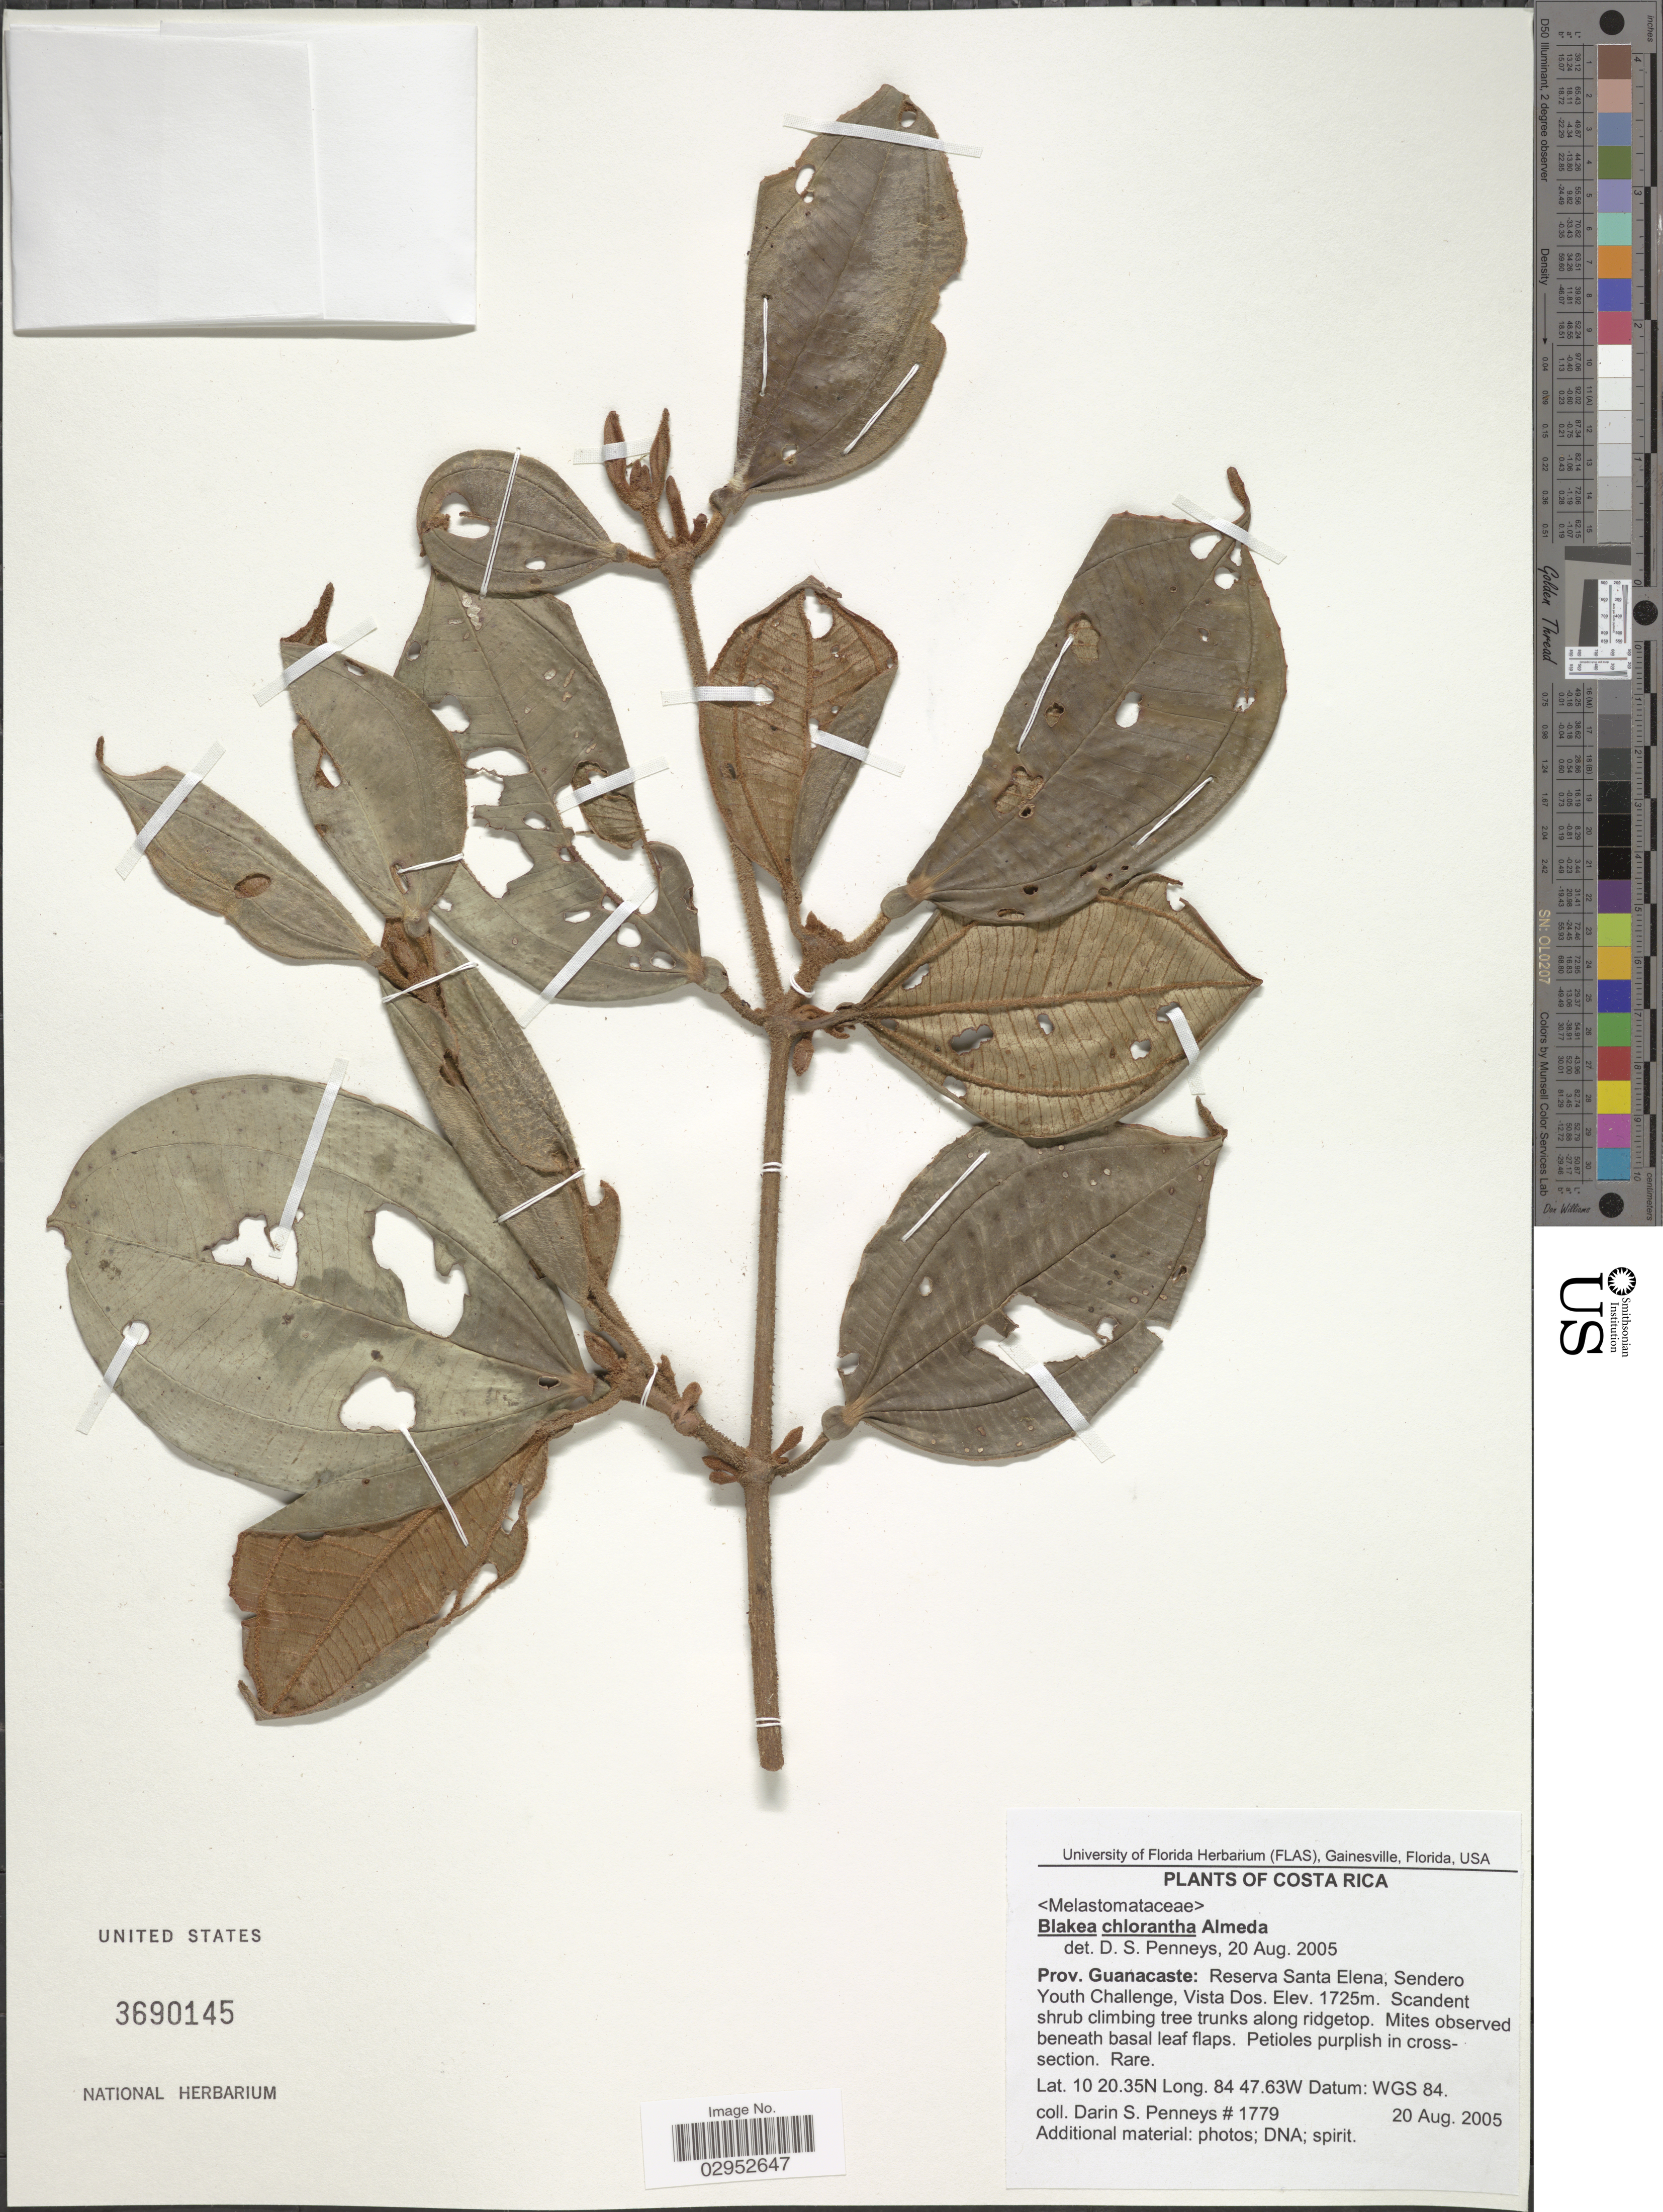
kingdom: Plantae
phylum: Tracheophyta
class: Magnoliopsida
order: Myrtales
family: Melastomataceae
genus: Blakea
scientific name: Blakea chlorantha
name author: Almeda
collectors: D. S. Penneys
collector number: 1779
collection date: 2005-08-20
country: Costa Rica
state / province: Guanacaste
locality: Prov. Guanacaste: Reserva Santa Elena; Sendero Youth Challenge, Vista Dos.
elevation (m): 1725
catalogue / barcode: US 3690145